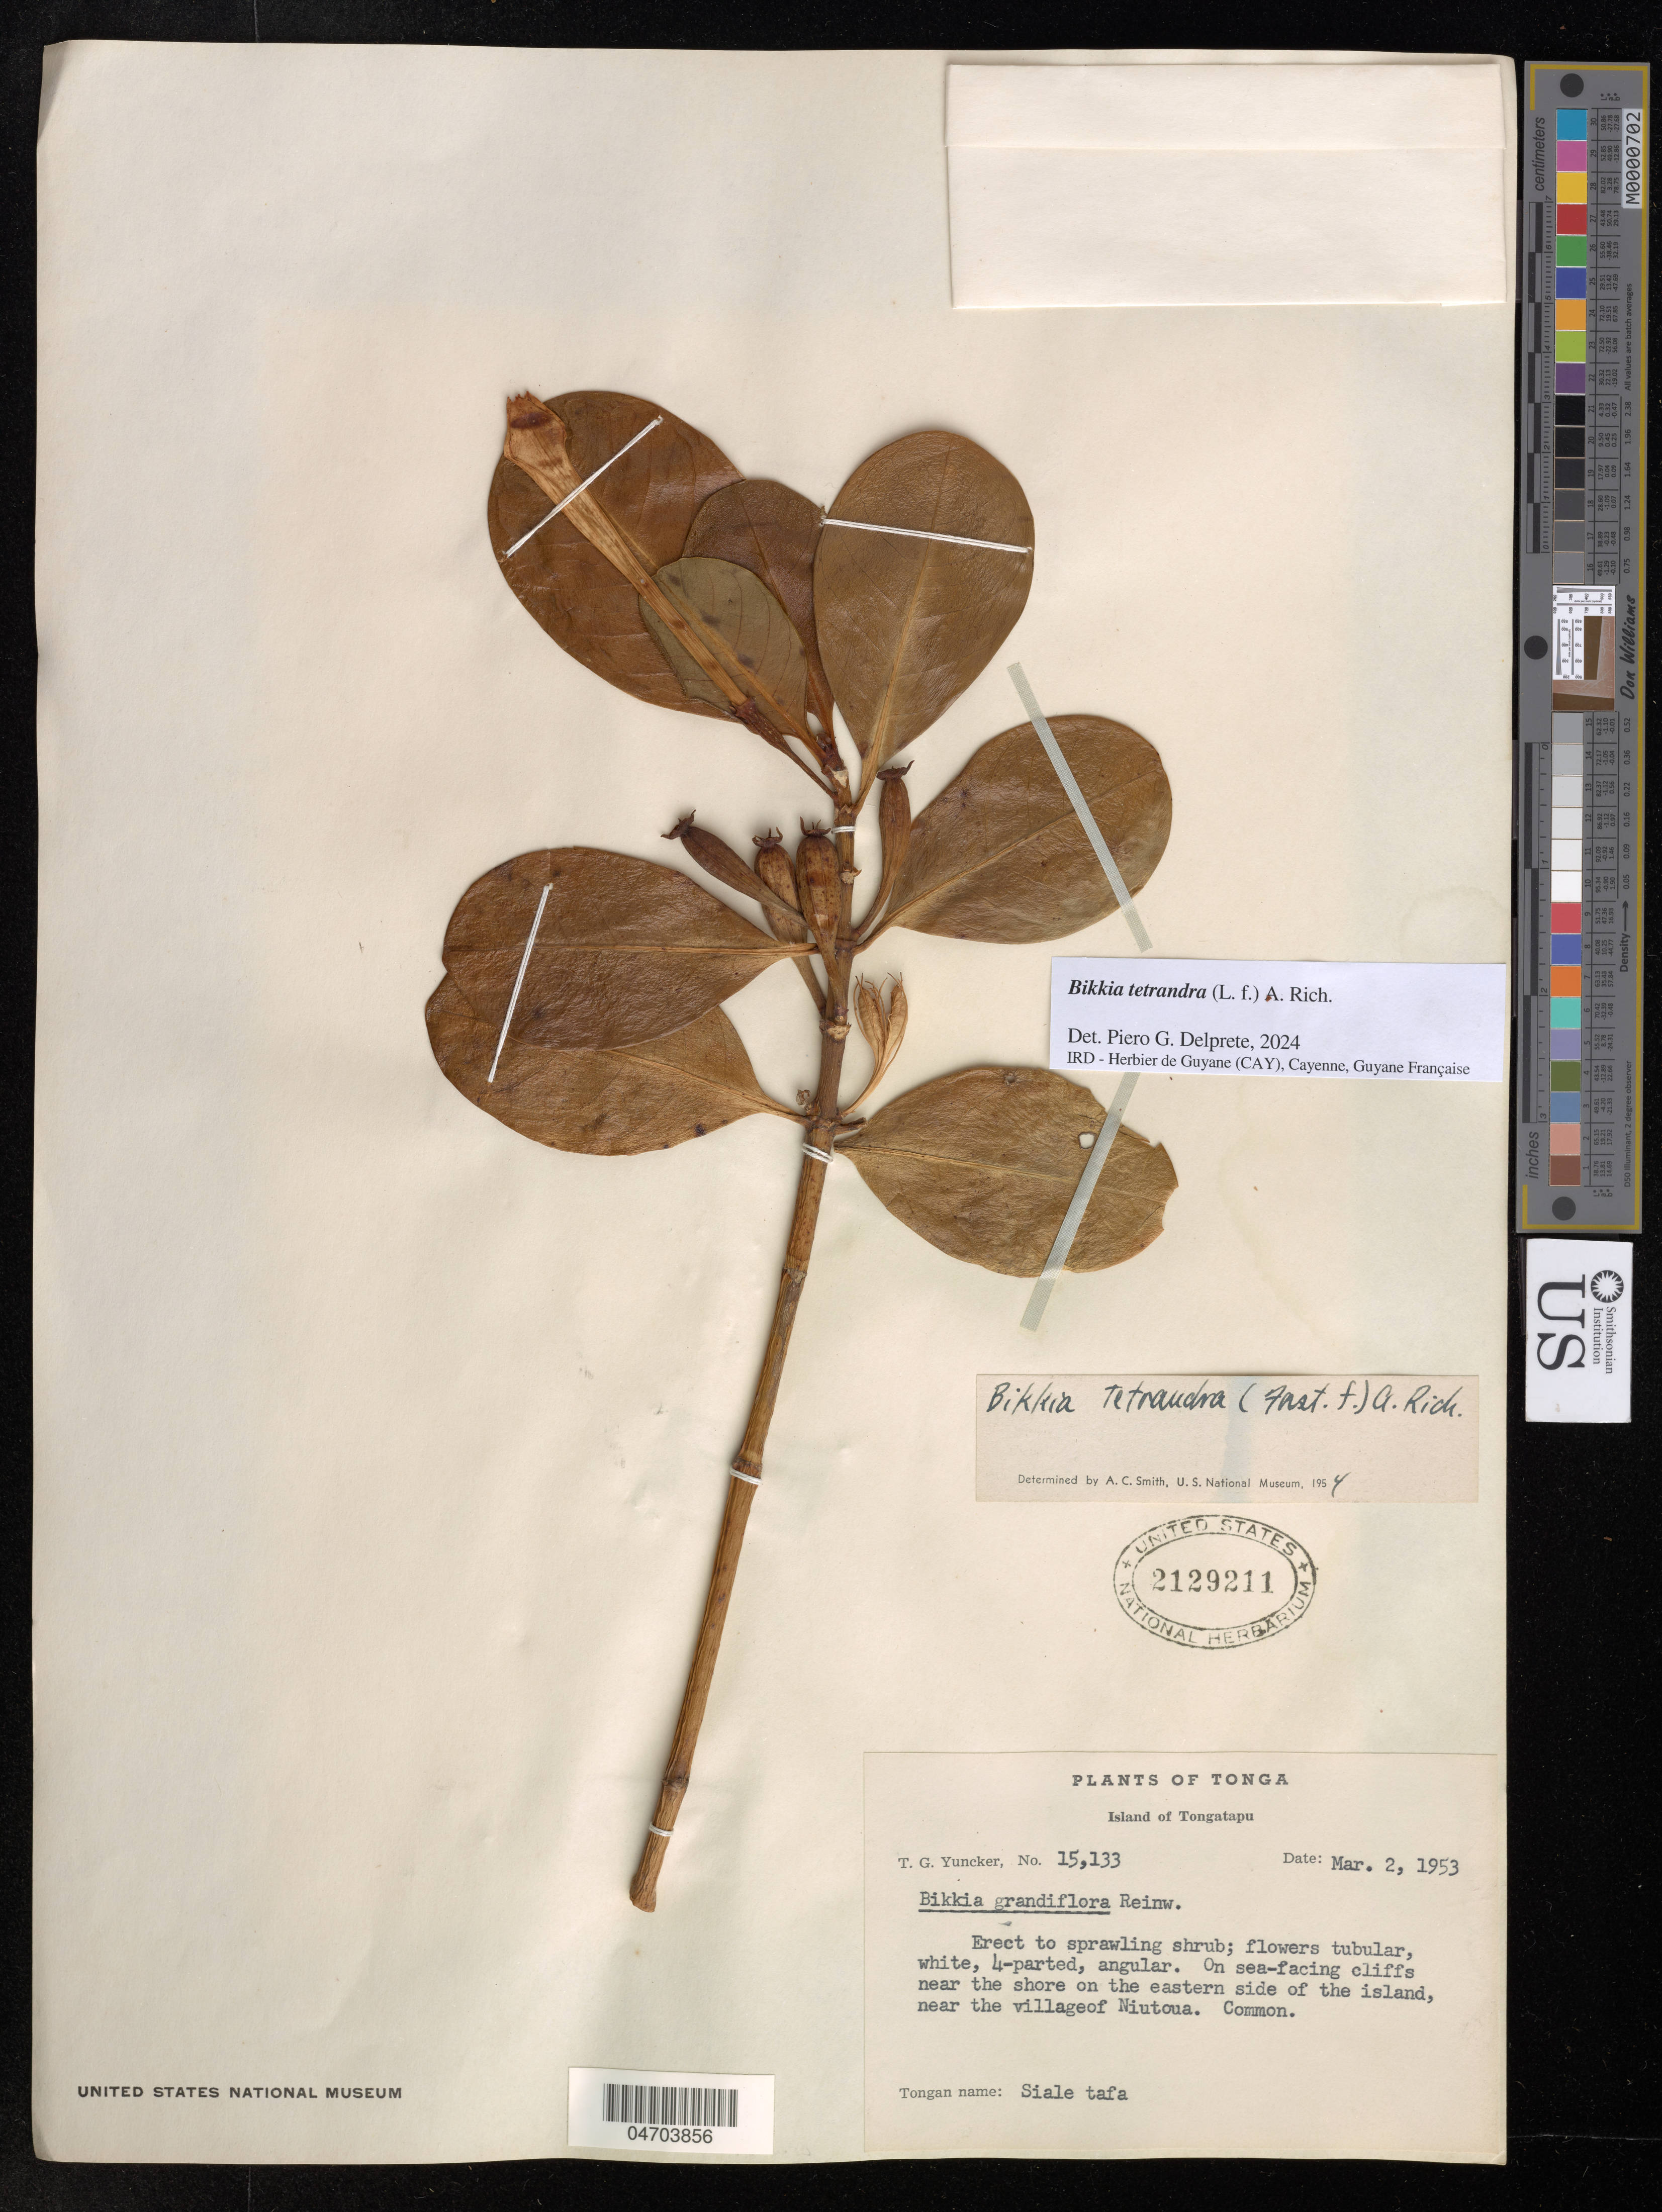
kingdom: Plantae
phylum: Tracheophyta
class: Magnoliopsida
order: Gentianales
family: Rubiaceae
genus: Bikkia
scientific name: Bikkia tetrandra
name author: (L. f.) A. Rich.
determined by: Delprete, P. G., Herb. de Guyane Cay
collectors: T. G. Yuncker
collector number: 15133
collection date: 1953-03-02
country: Tonga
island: Tongatapu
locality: On sea-facing cliffs near the shore on the eastern side of the island, near the village of Niutoua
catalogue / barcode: US 2129211